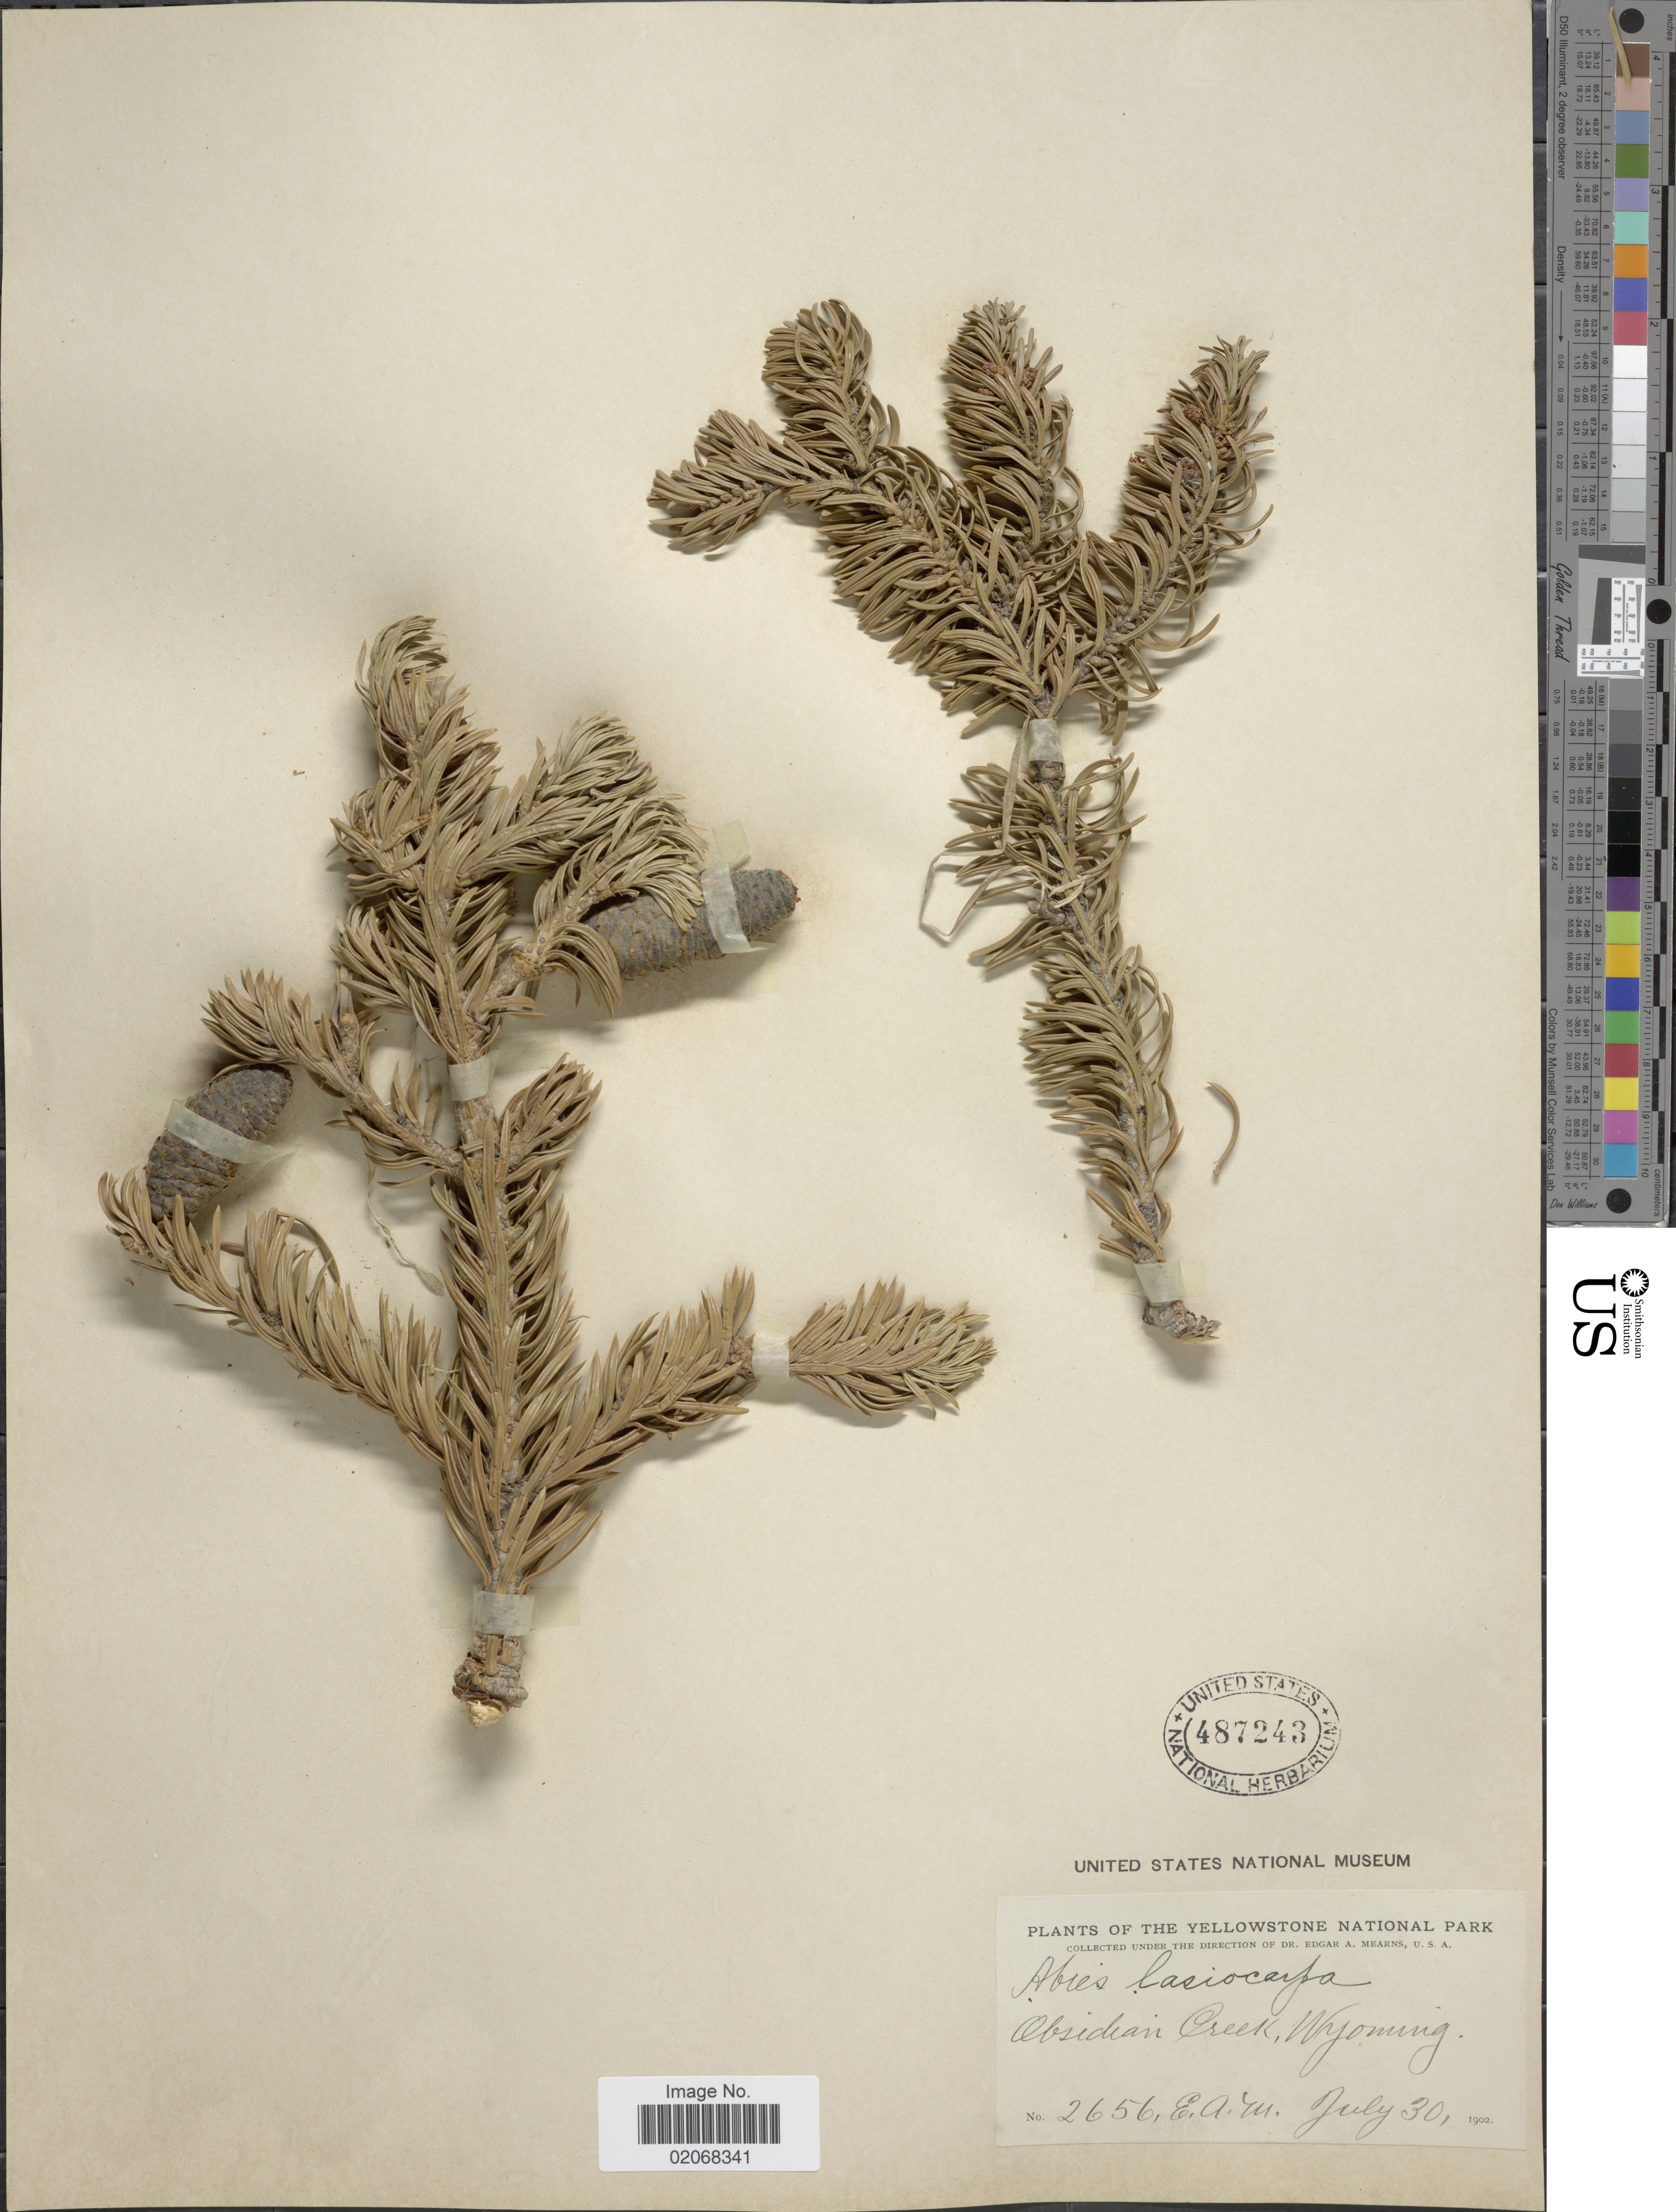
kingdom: Plantae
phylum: Tracheophyta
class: Pinopsida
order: Pinales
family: Pinaceae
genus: Abies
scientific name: Abies lasiocarpa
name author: (Hook.) Nutt.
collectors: E. A. Mearns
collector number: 2656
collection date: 1902-07-30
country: United States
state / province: Wyoming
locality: The Yellowstone National Park, Obsidian Creek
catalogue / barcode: US 487243